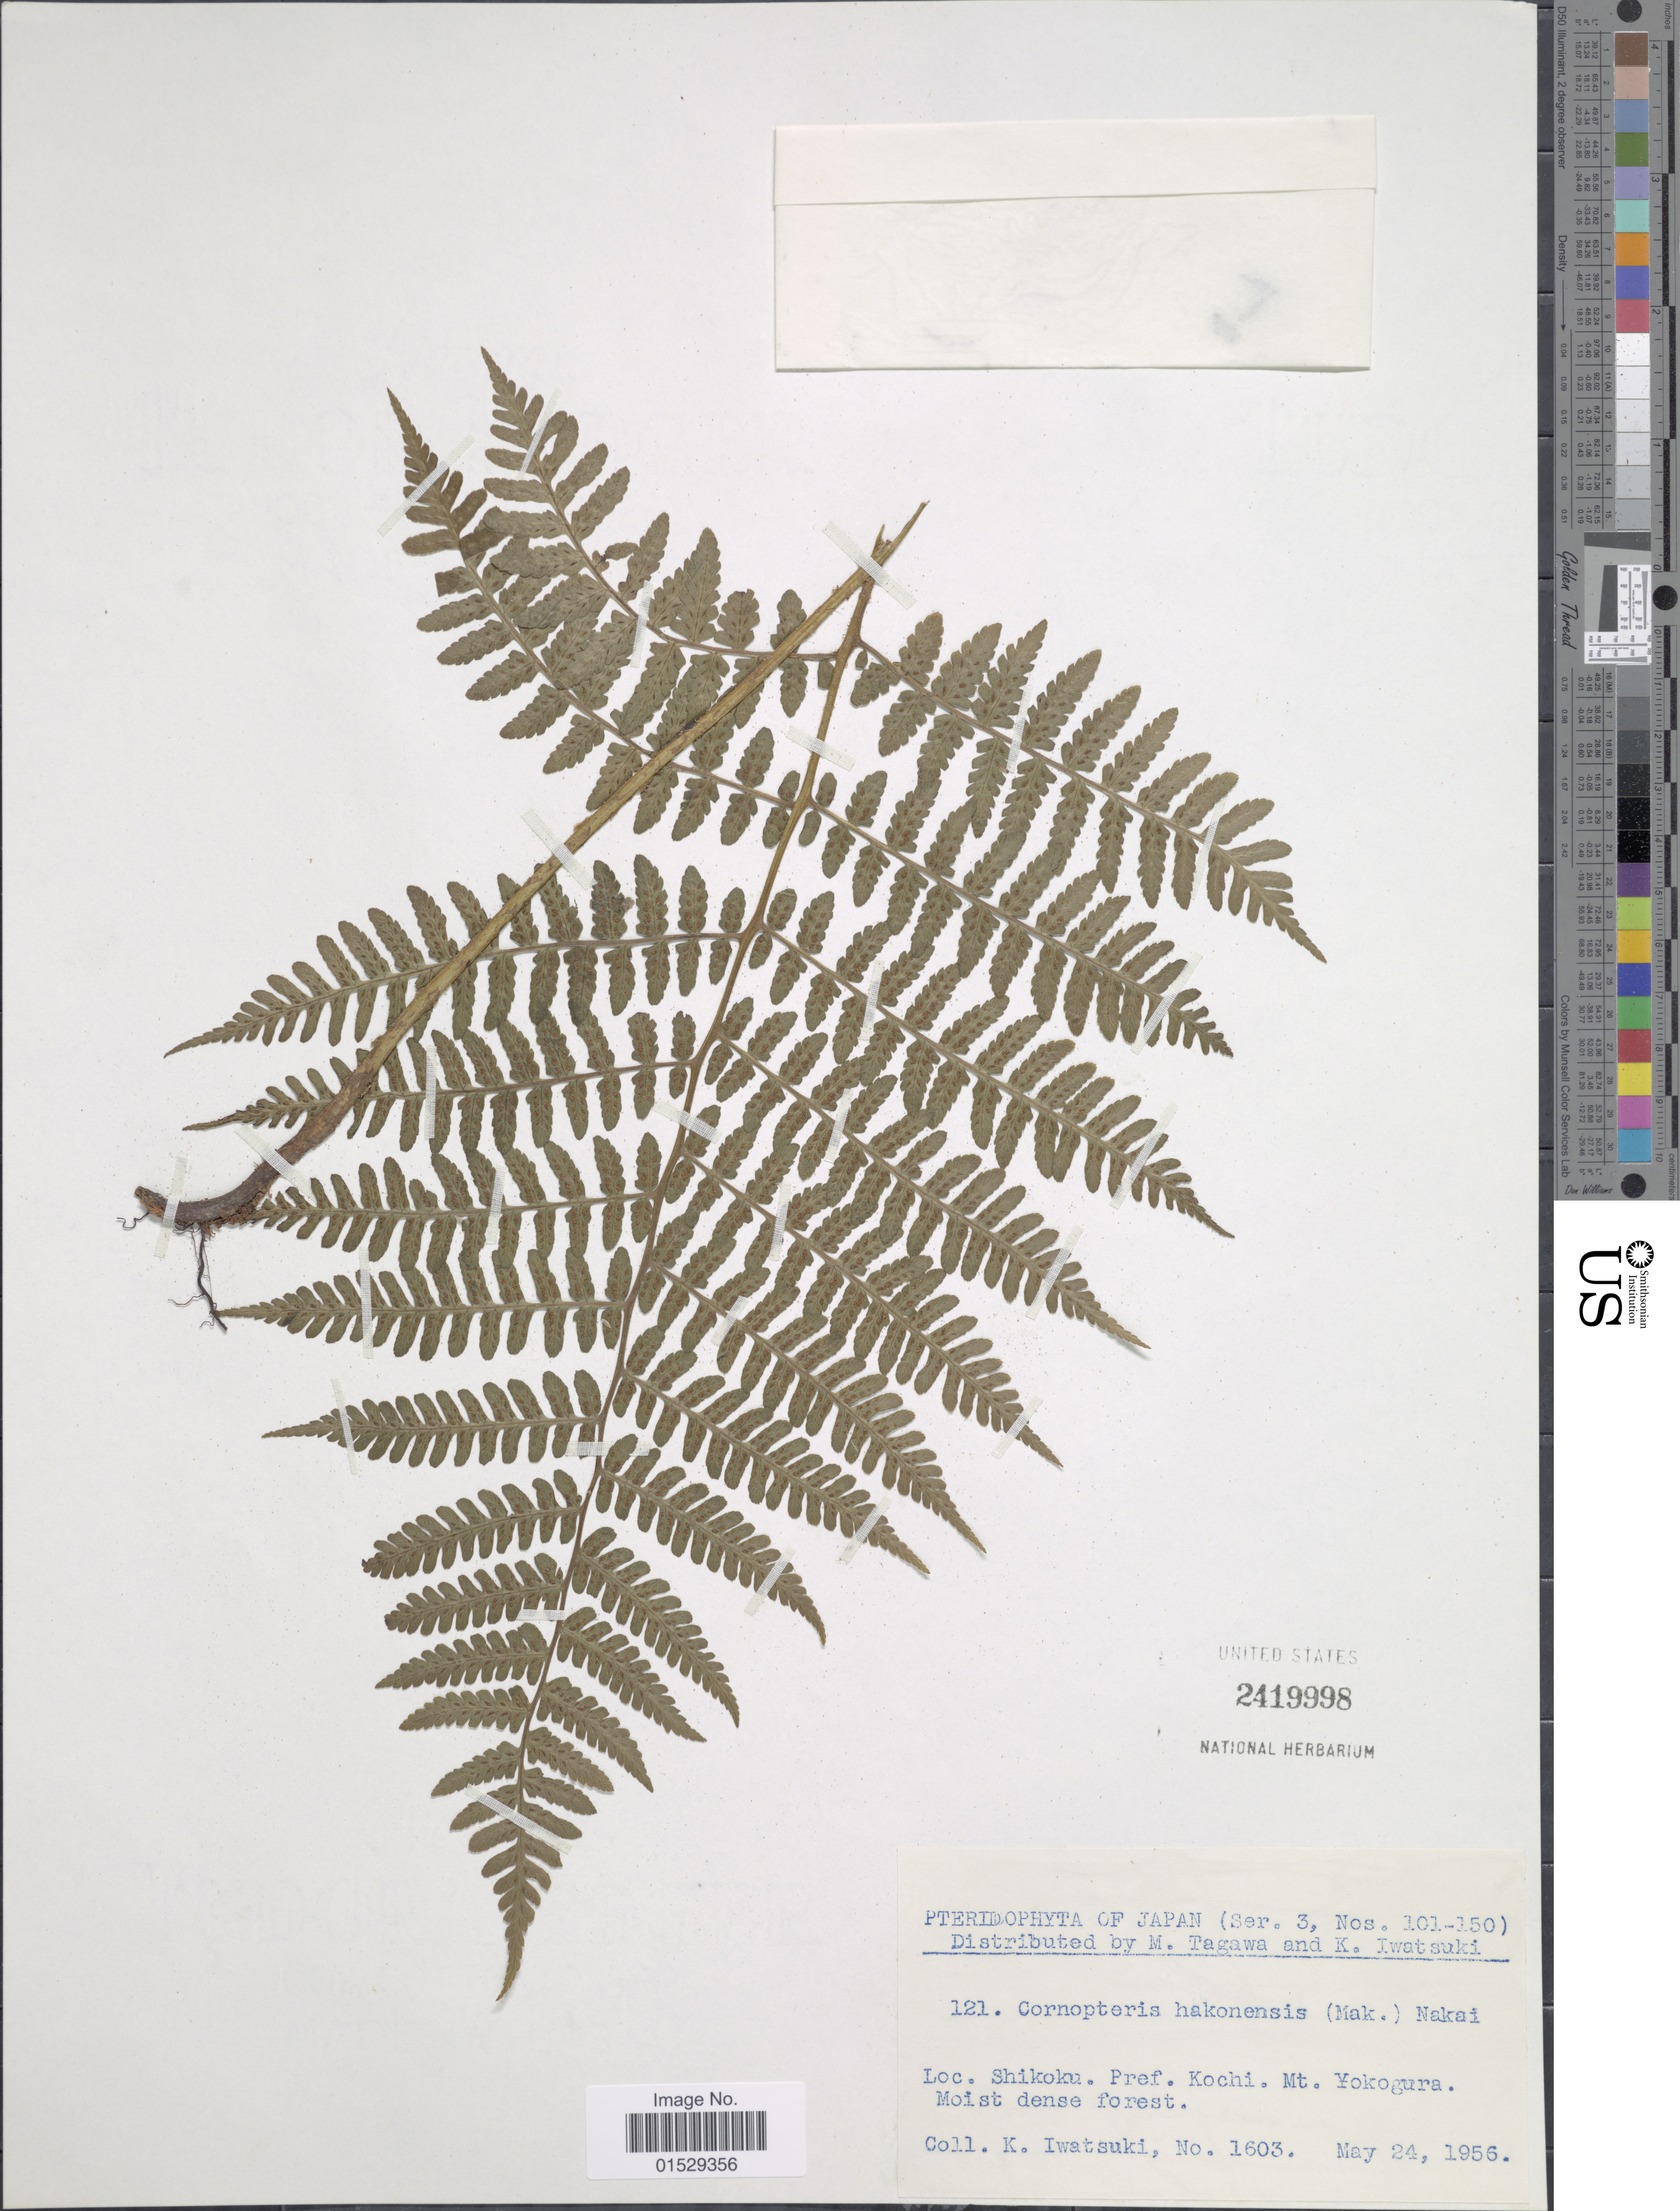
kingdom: Plantae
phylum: Tracheophyta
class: Polypodiopsida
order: Polypodiales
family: Athyriaceae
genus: Cornopteris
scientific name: Cornopteris hakonensis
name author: (Makino)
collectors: K. Iwatsuki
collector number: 1603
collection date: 1956-05-24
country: Japan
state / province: Koti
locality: Shikoku, Pref. Kochi, Mt. Yokogura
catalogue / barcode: US 2419998